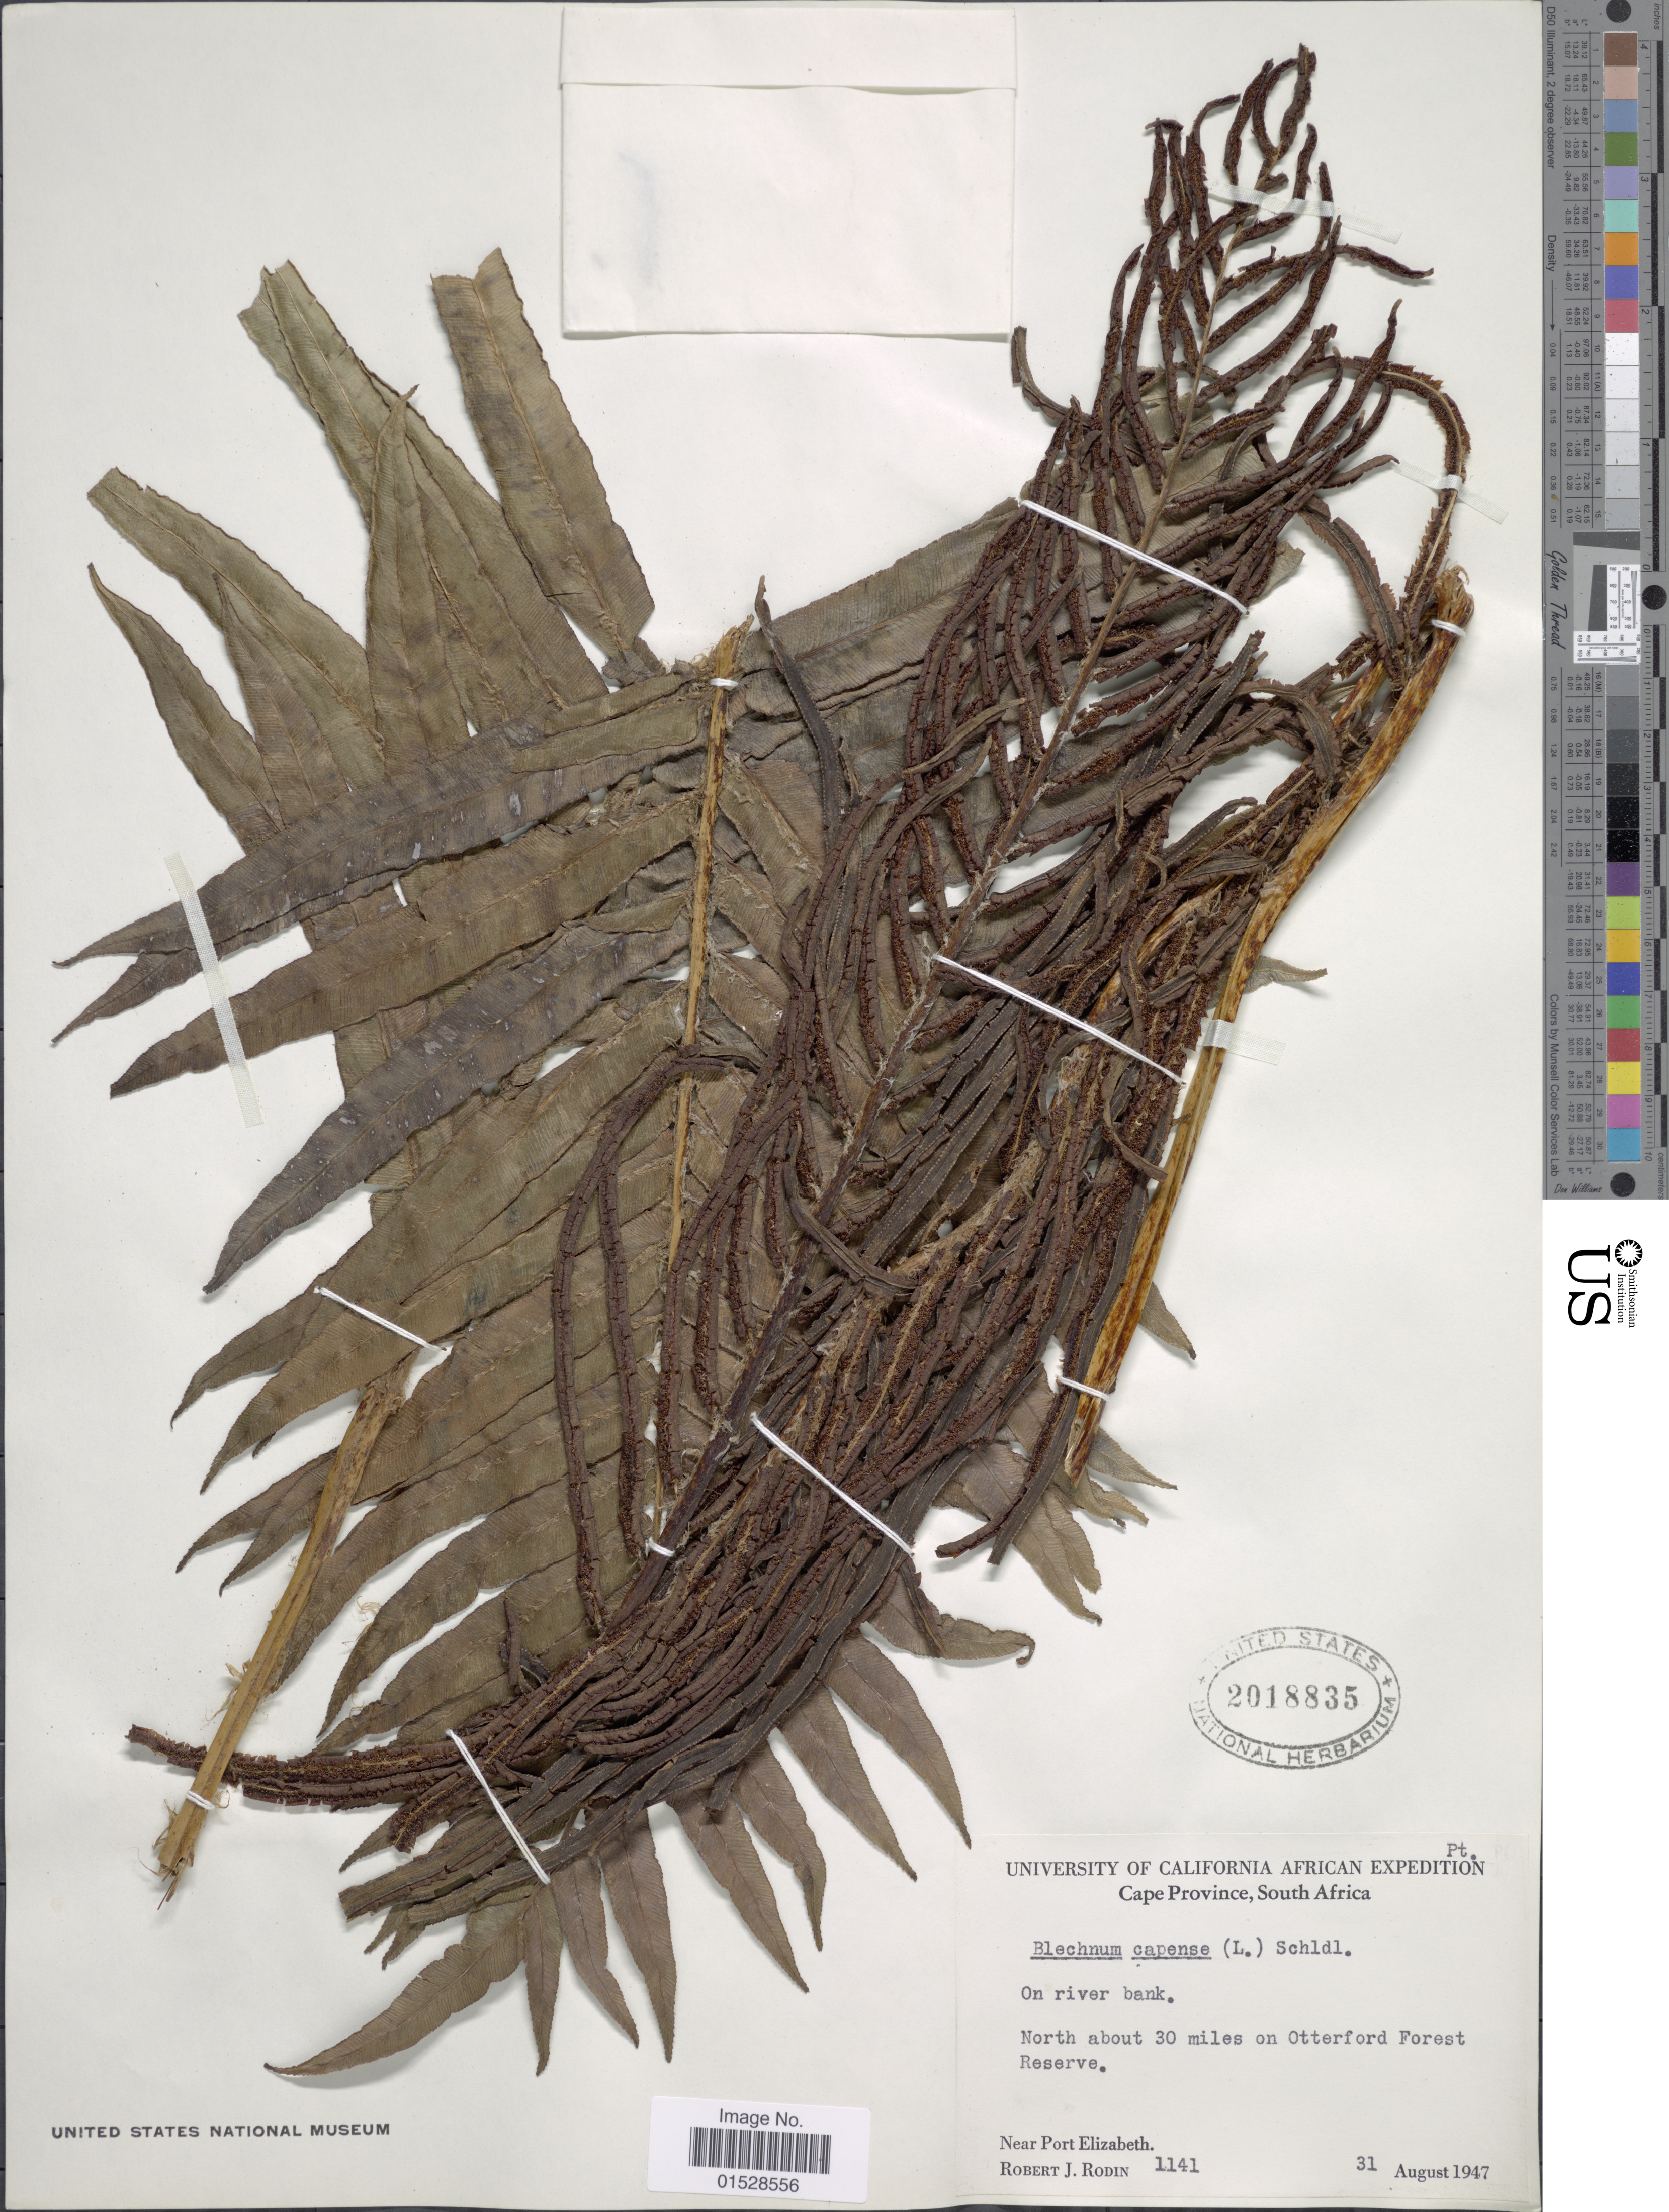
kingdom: Plantae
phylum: Tracheophyta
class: Polypodiopsida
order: Polypodiales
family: Blechnaceae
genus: Blechnum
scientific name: Blechnum capense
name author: (L.) Schltdl.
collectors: R. J. Rodin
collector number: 1141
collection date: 1947-08-31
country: South Africa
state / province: Eastern Cape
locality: North about 30 miles on Otterford Forest Reserve.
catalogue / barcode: US 2018835